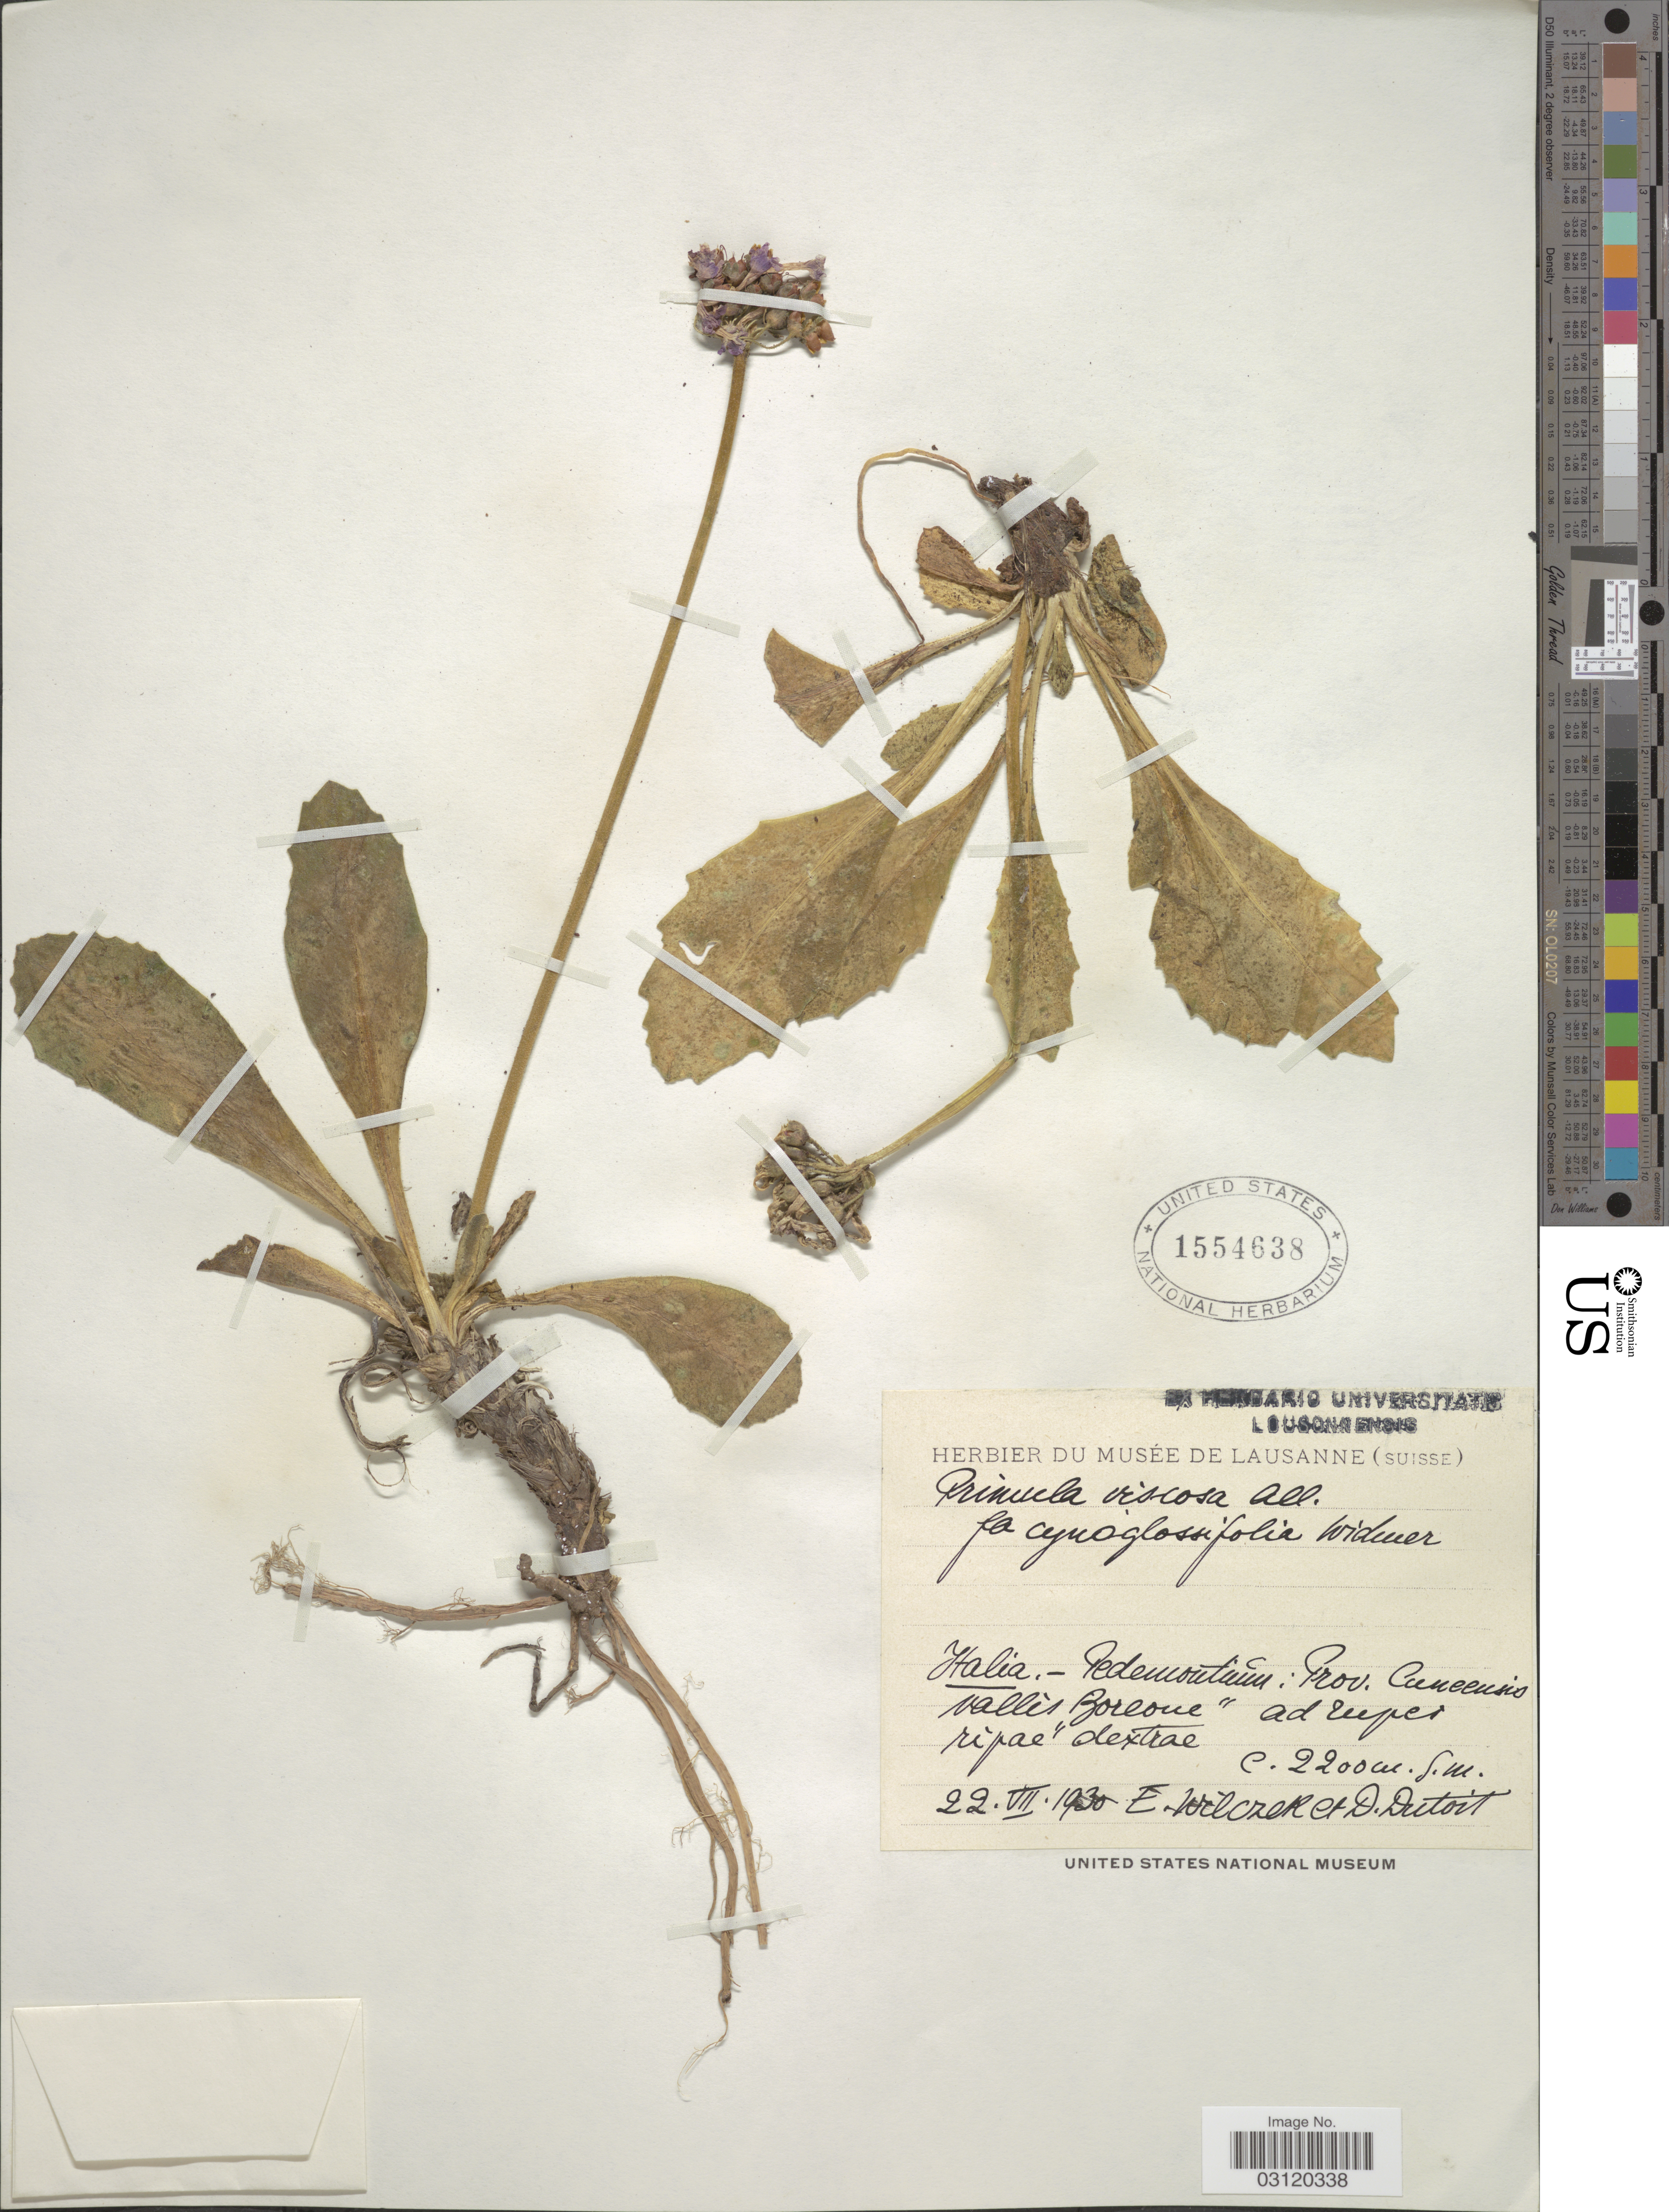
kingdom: Plantae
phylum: Tracheophyta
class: Magnoliopsida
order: Ericales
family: Primulaceae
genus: Primula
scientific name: Primula viscosa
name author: Vill.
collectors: E. Wilczek & D. Dutoit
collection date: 1930-07-22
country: Italy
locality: Pedemountain: Prov. Caneensis vallis Boreoue.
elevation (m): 2200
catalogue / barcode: US 1554638